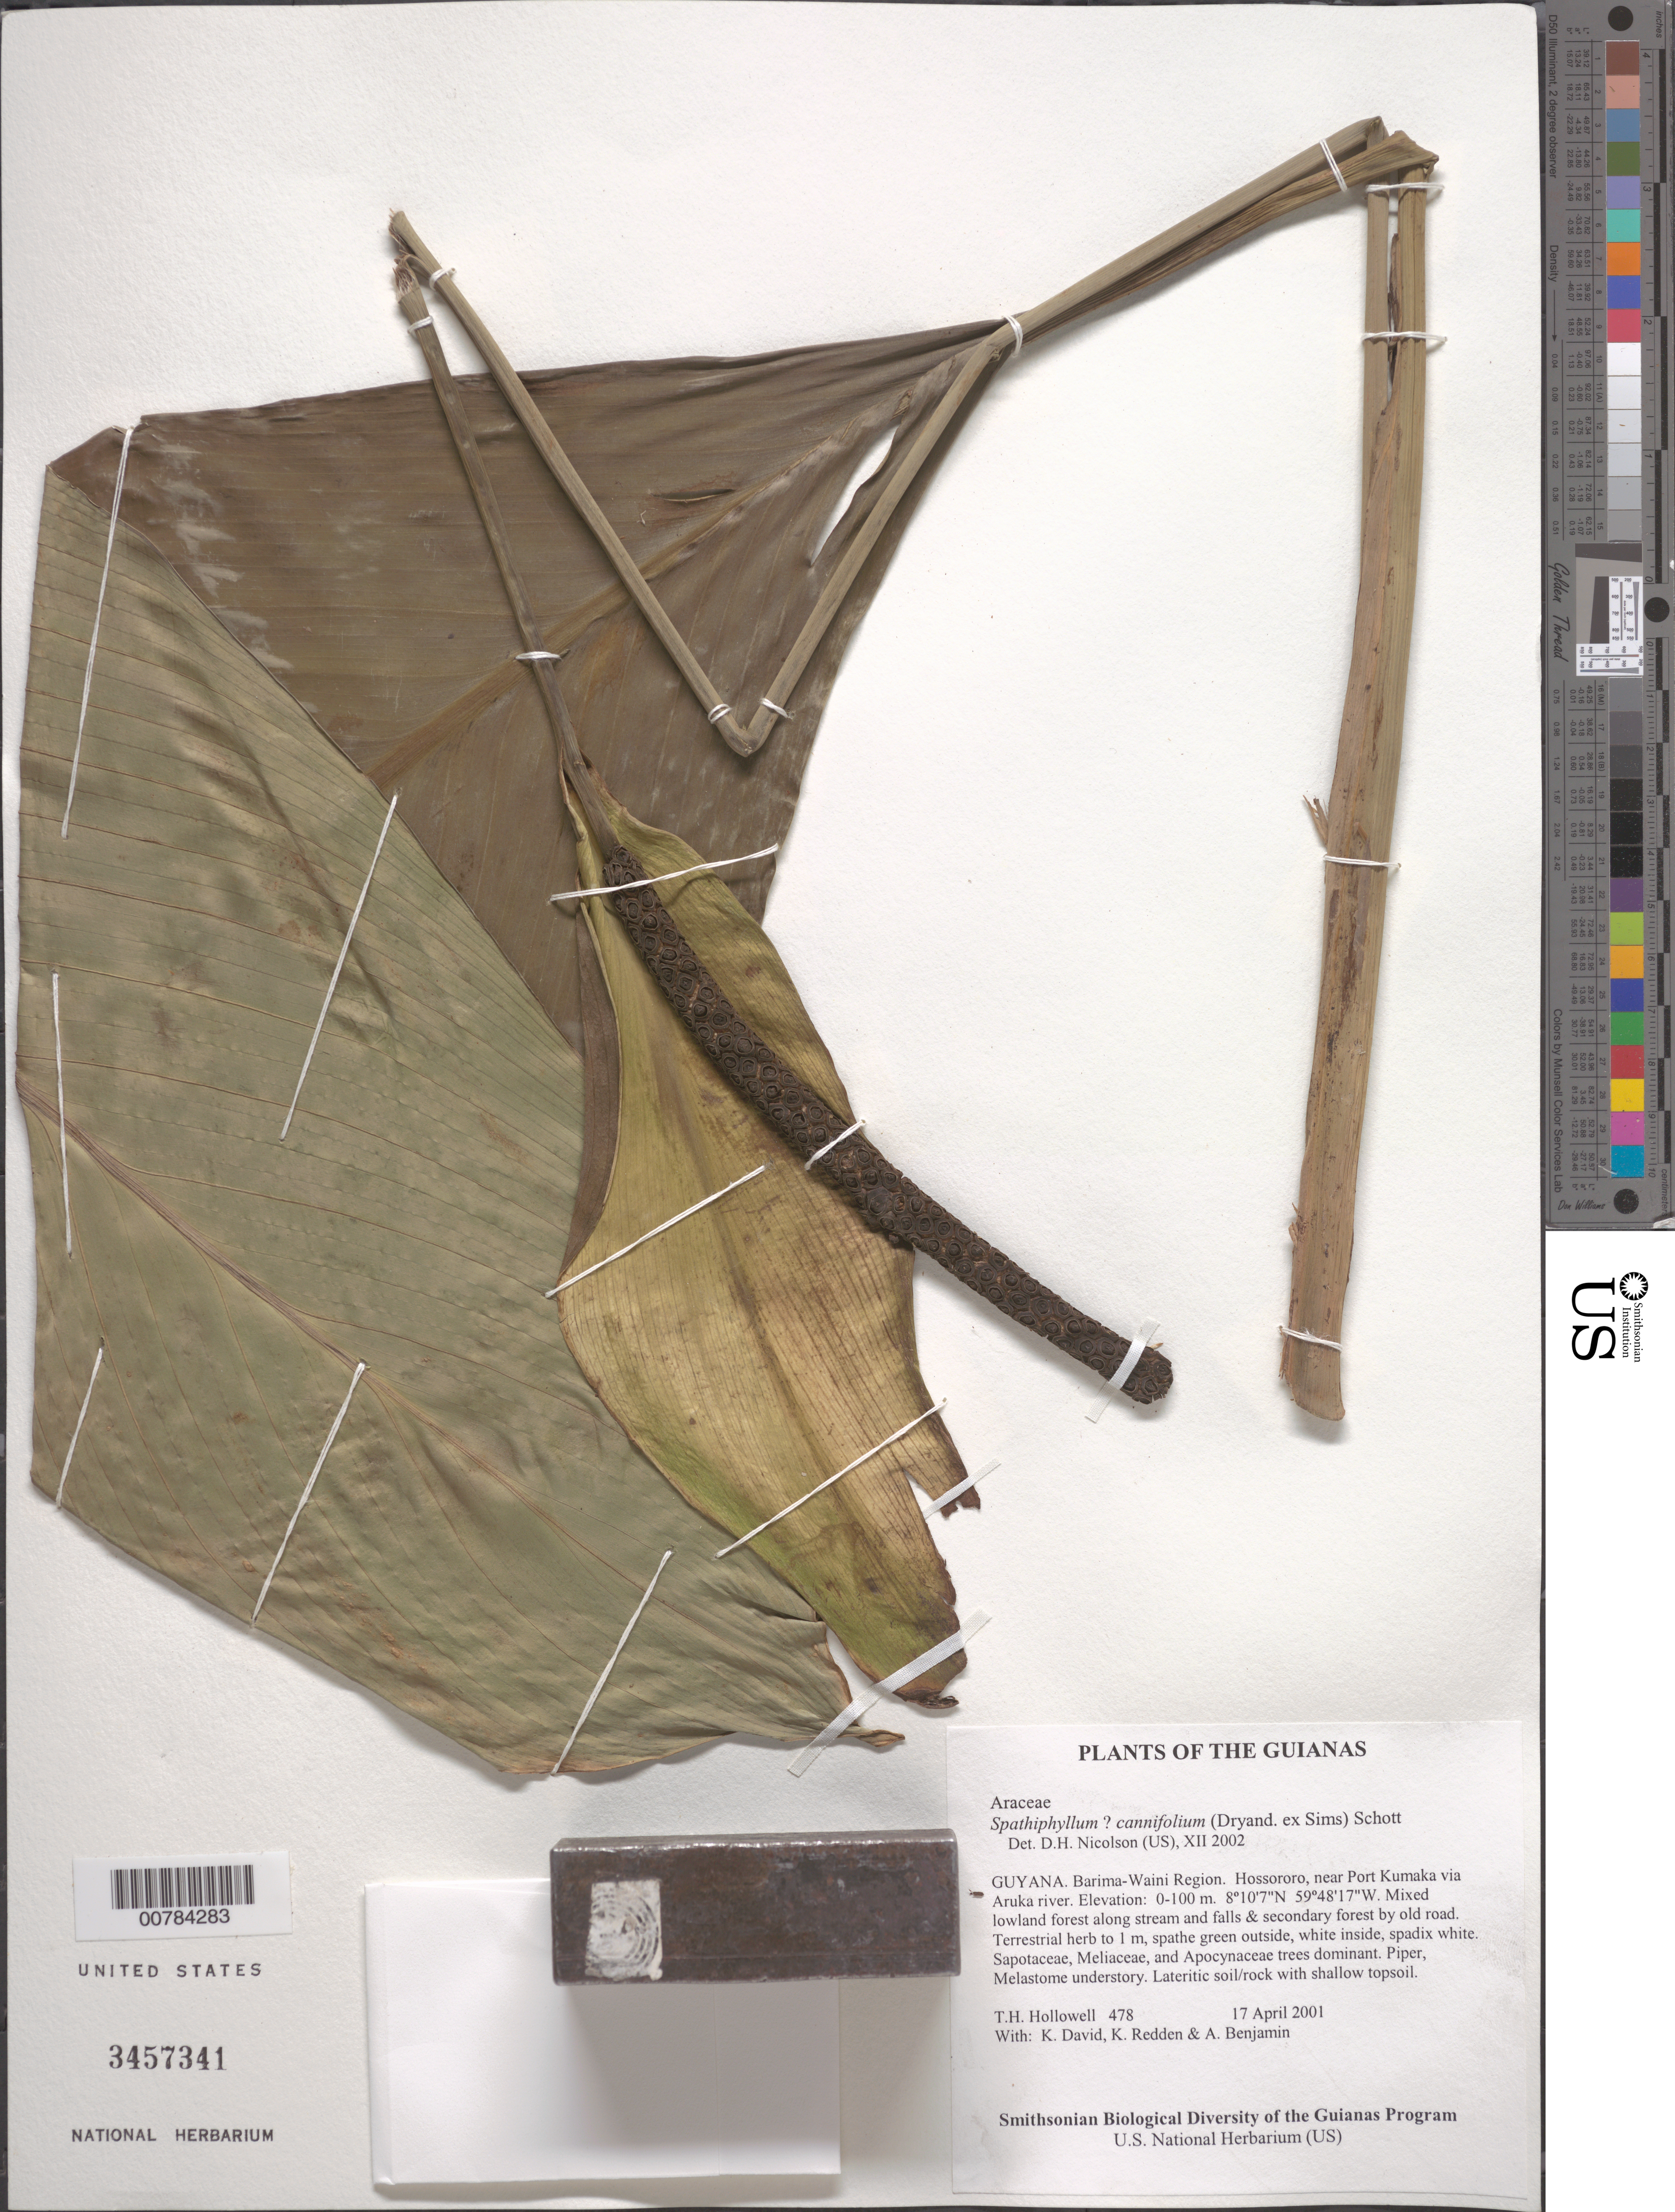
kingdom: Plantae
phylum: Tracheophyta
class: Liliopsida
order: Alismatales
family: Araceae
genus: Spathiphyllum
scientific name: Spathiphyllum cannifolium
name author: (Dryand. ex Sims) Schott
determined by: Nicolson, Dan H.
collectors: T. Hollowell, K. David, K. M. Redden & A. Benjamin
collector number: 478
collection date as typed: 17 April 2001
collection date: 2001-04-17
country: Guyana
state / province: Barima-Waini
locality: Hossororo, near Port Kumaka via Aruka river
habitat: Mixed lowland forest along stream and falls & secondary forest by old road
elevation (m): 0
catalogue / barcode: US 3457341